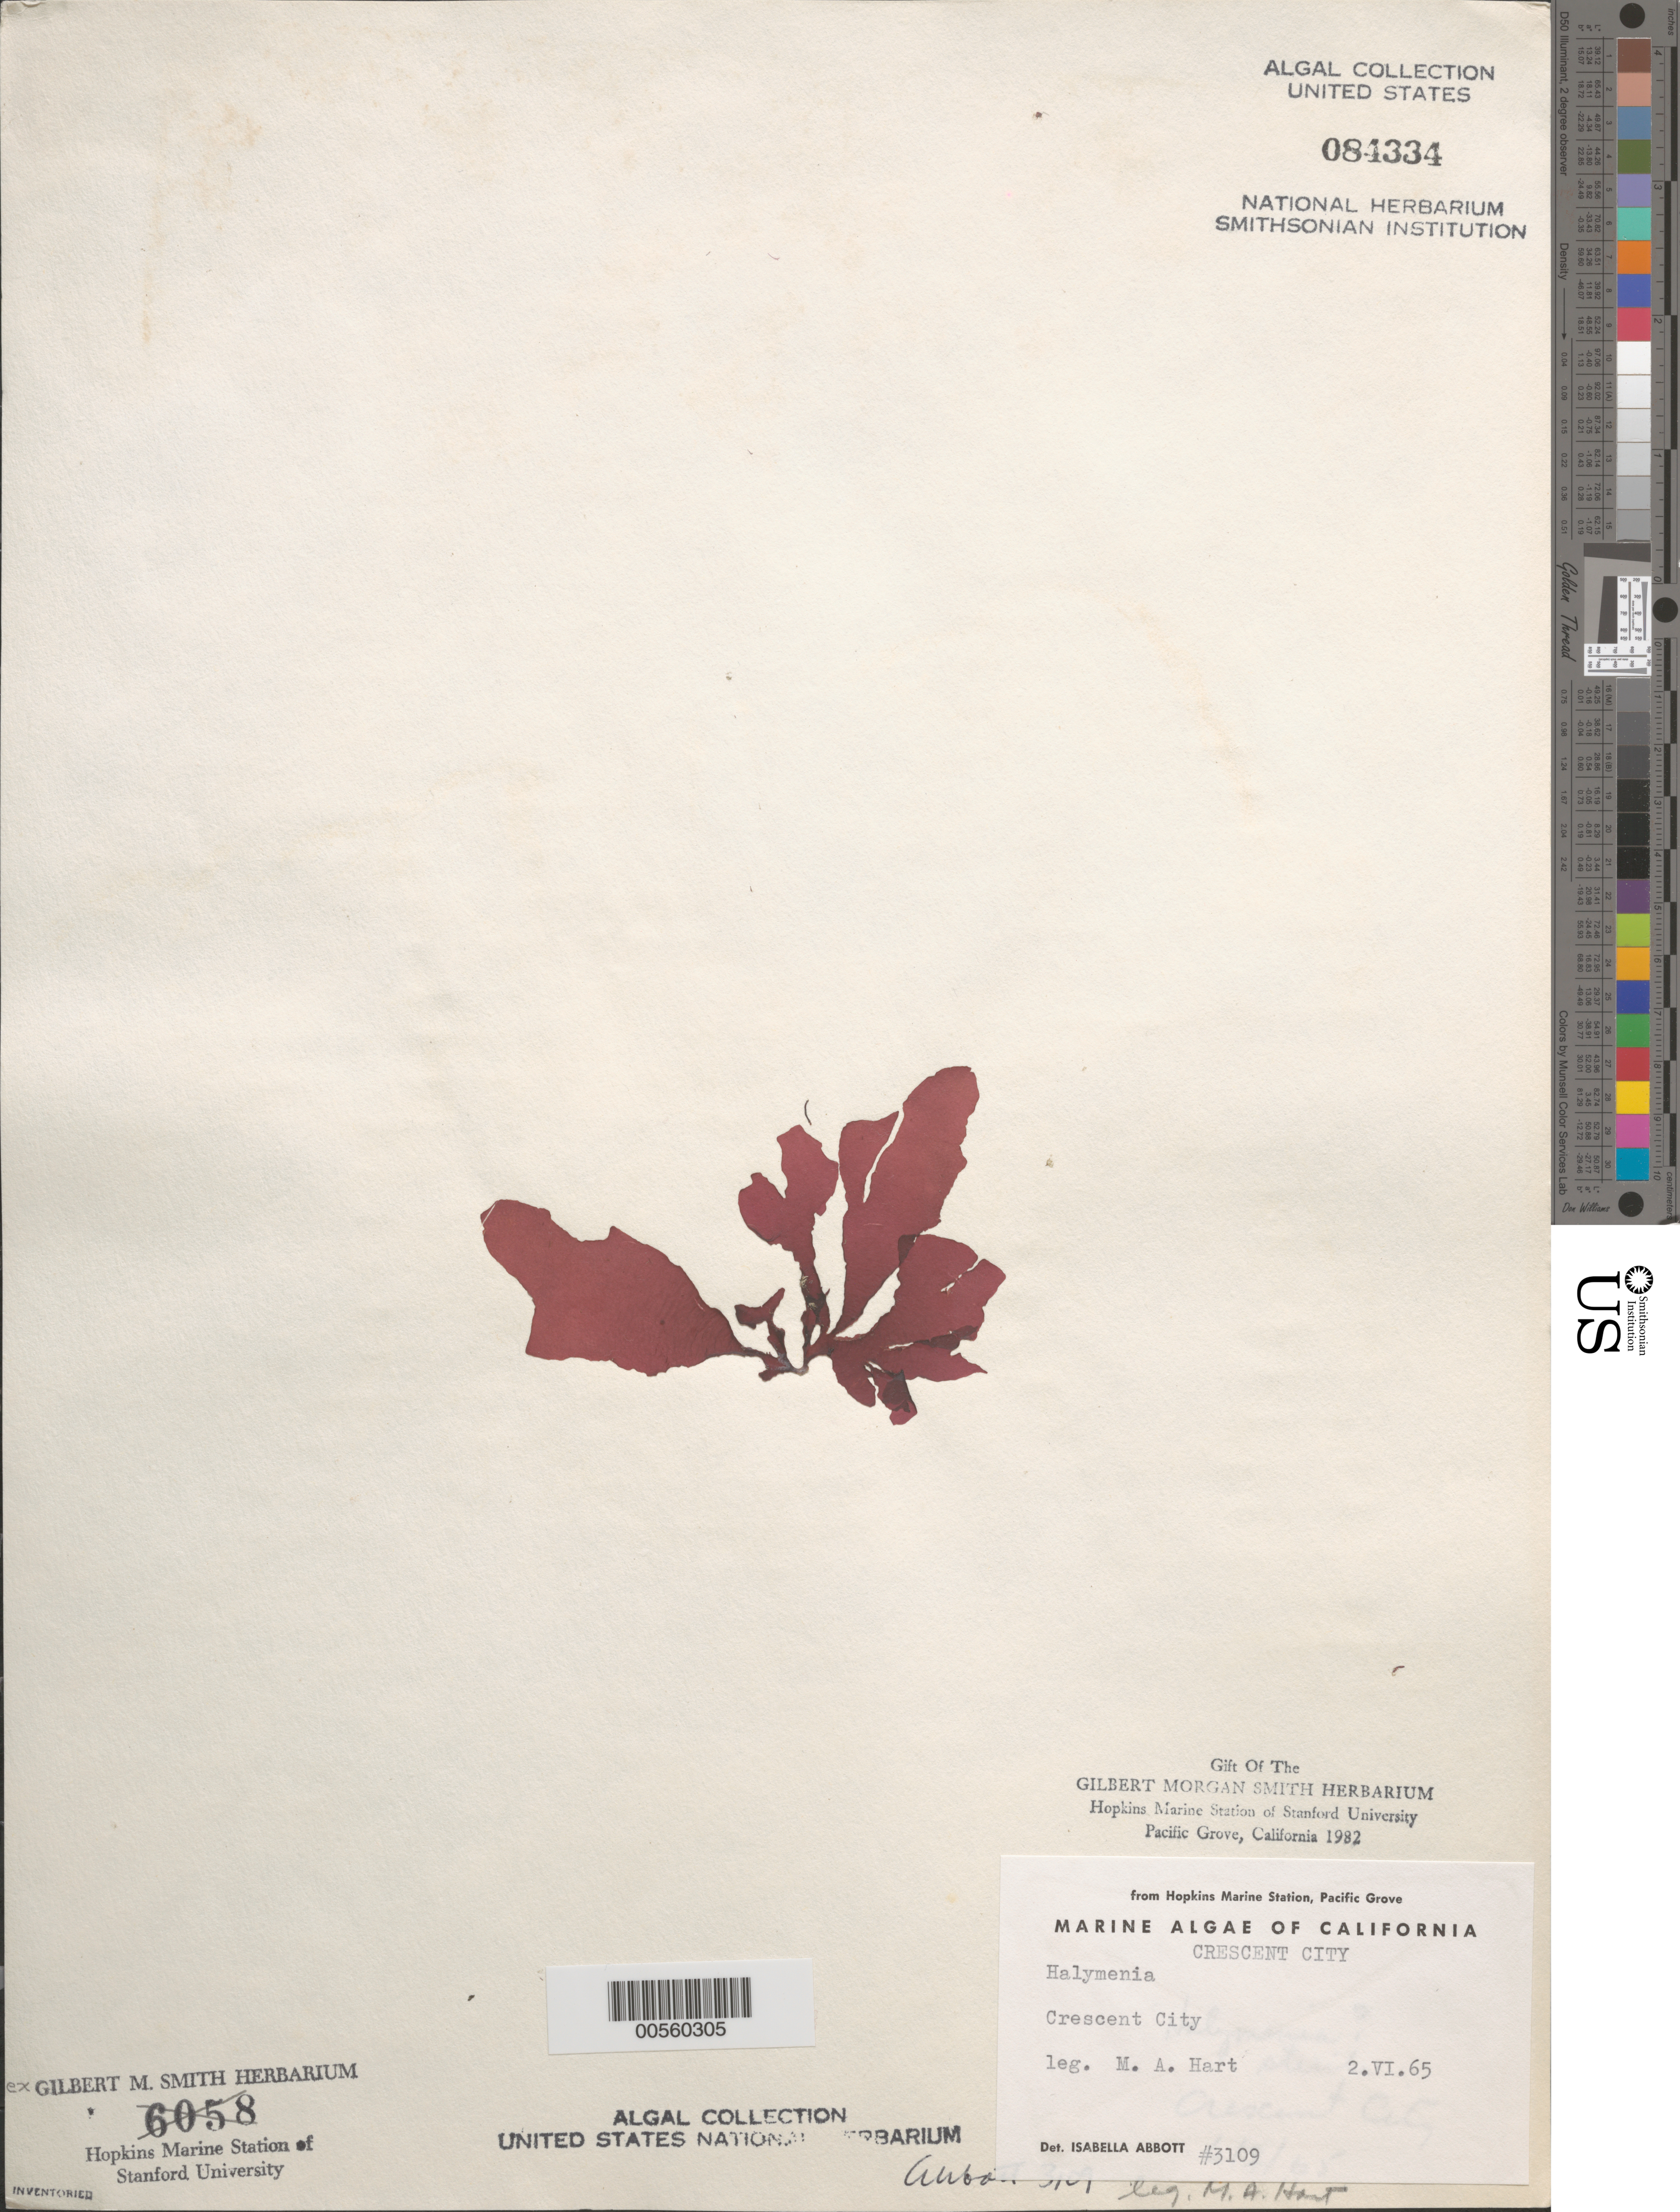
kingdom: Plantae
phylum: Rhodophyta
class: Florideophyceae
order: Halymeniales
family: Halymeniaceae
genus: Halymenia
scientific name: Halymenia sp.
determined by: Abbott, Isabella A.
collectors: M. A. Hart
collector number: IAA 3109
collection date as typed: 02 Jun 1965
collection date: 1965-06-02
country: United States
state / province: California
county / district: Del Norte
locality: Crescent City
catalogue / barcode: US 84334